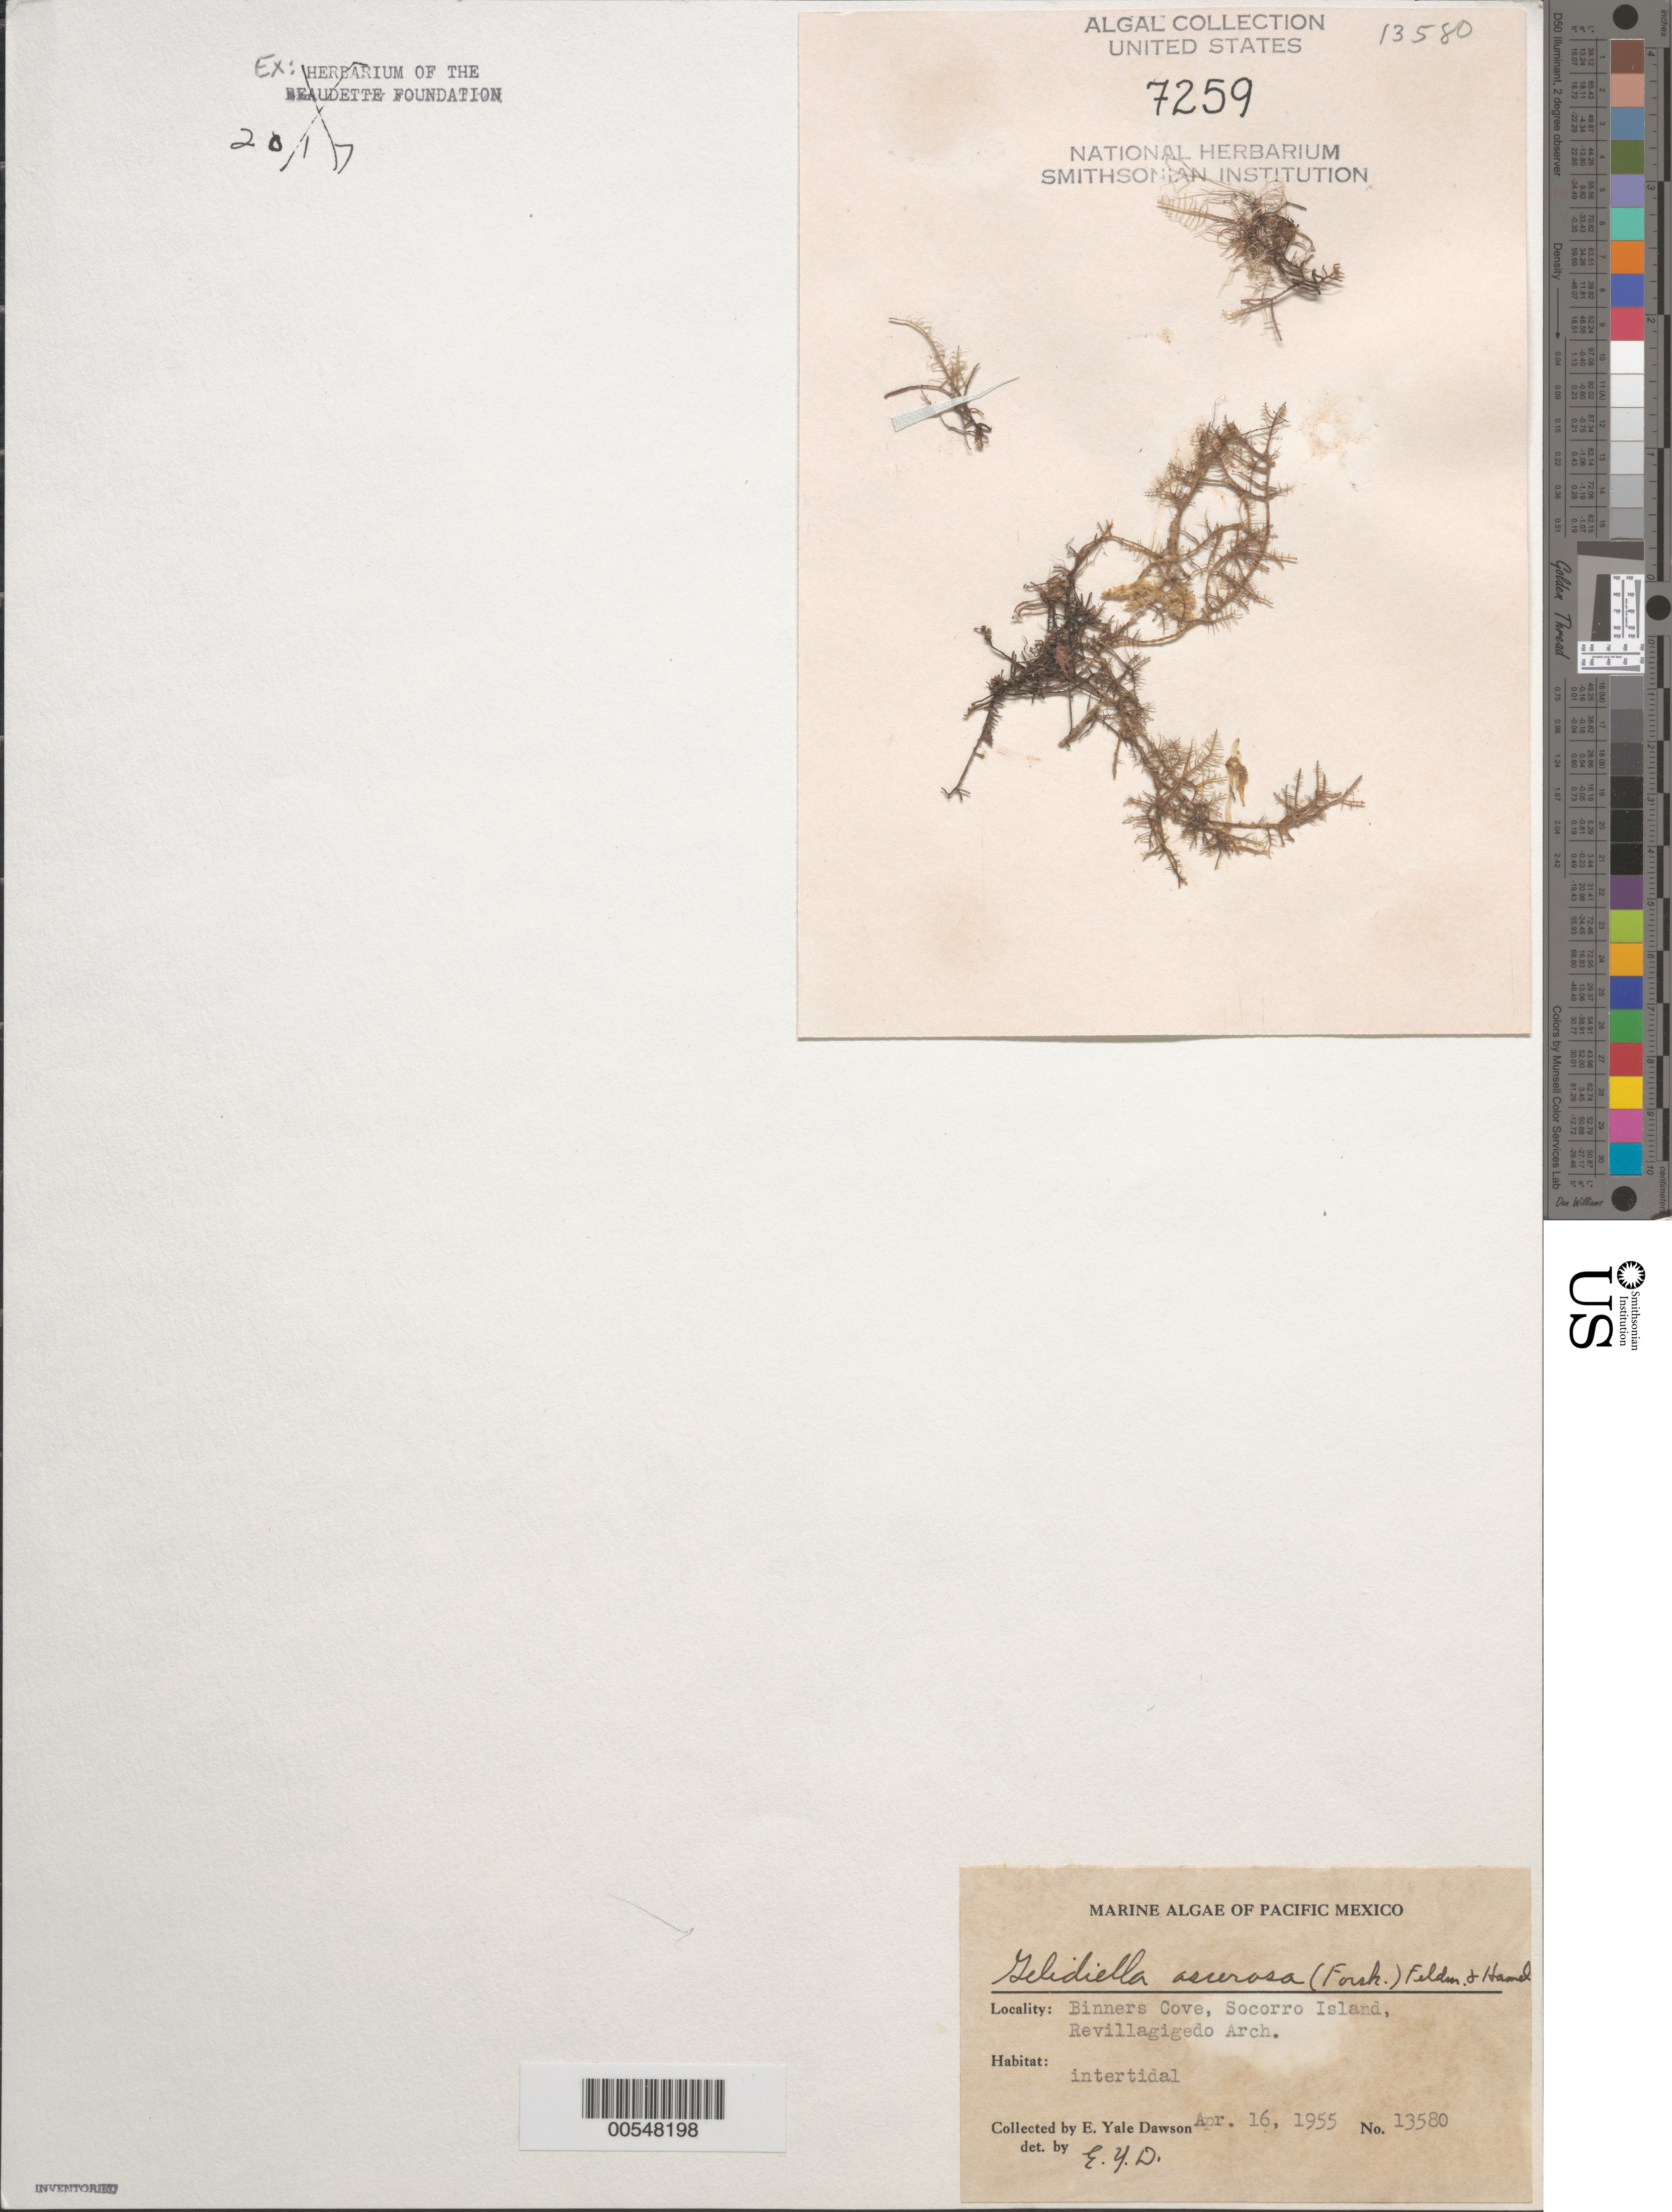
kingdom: Plantae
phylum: Rhodophyta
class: Florideophyceae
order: Gelidiales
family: Gelidiellaceae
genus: Gelidiella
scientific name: Gelidiella acerosa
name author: (Forssk.) Feldmann & G. Hamel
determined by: Dawson, E. Y.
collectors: E. Y. Dawson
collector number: EYD 13580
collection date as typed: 16 Apr 1955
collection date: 1955-04-16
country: Mexico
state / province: Colima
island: Isla Socorro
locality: Binners Cove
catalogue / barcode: US 7259